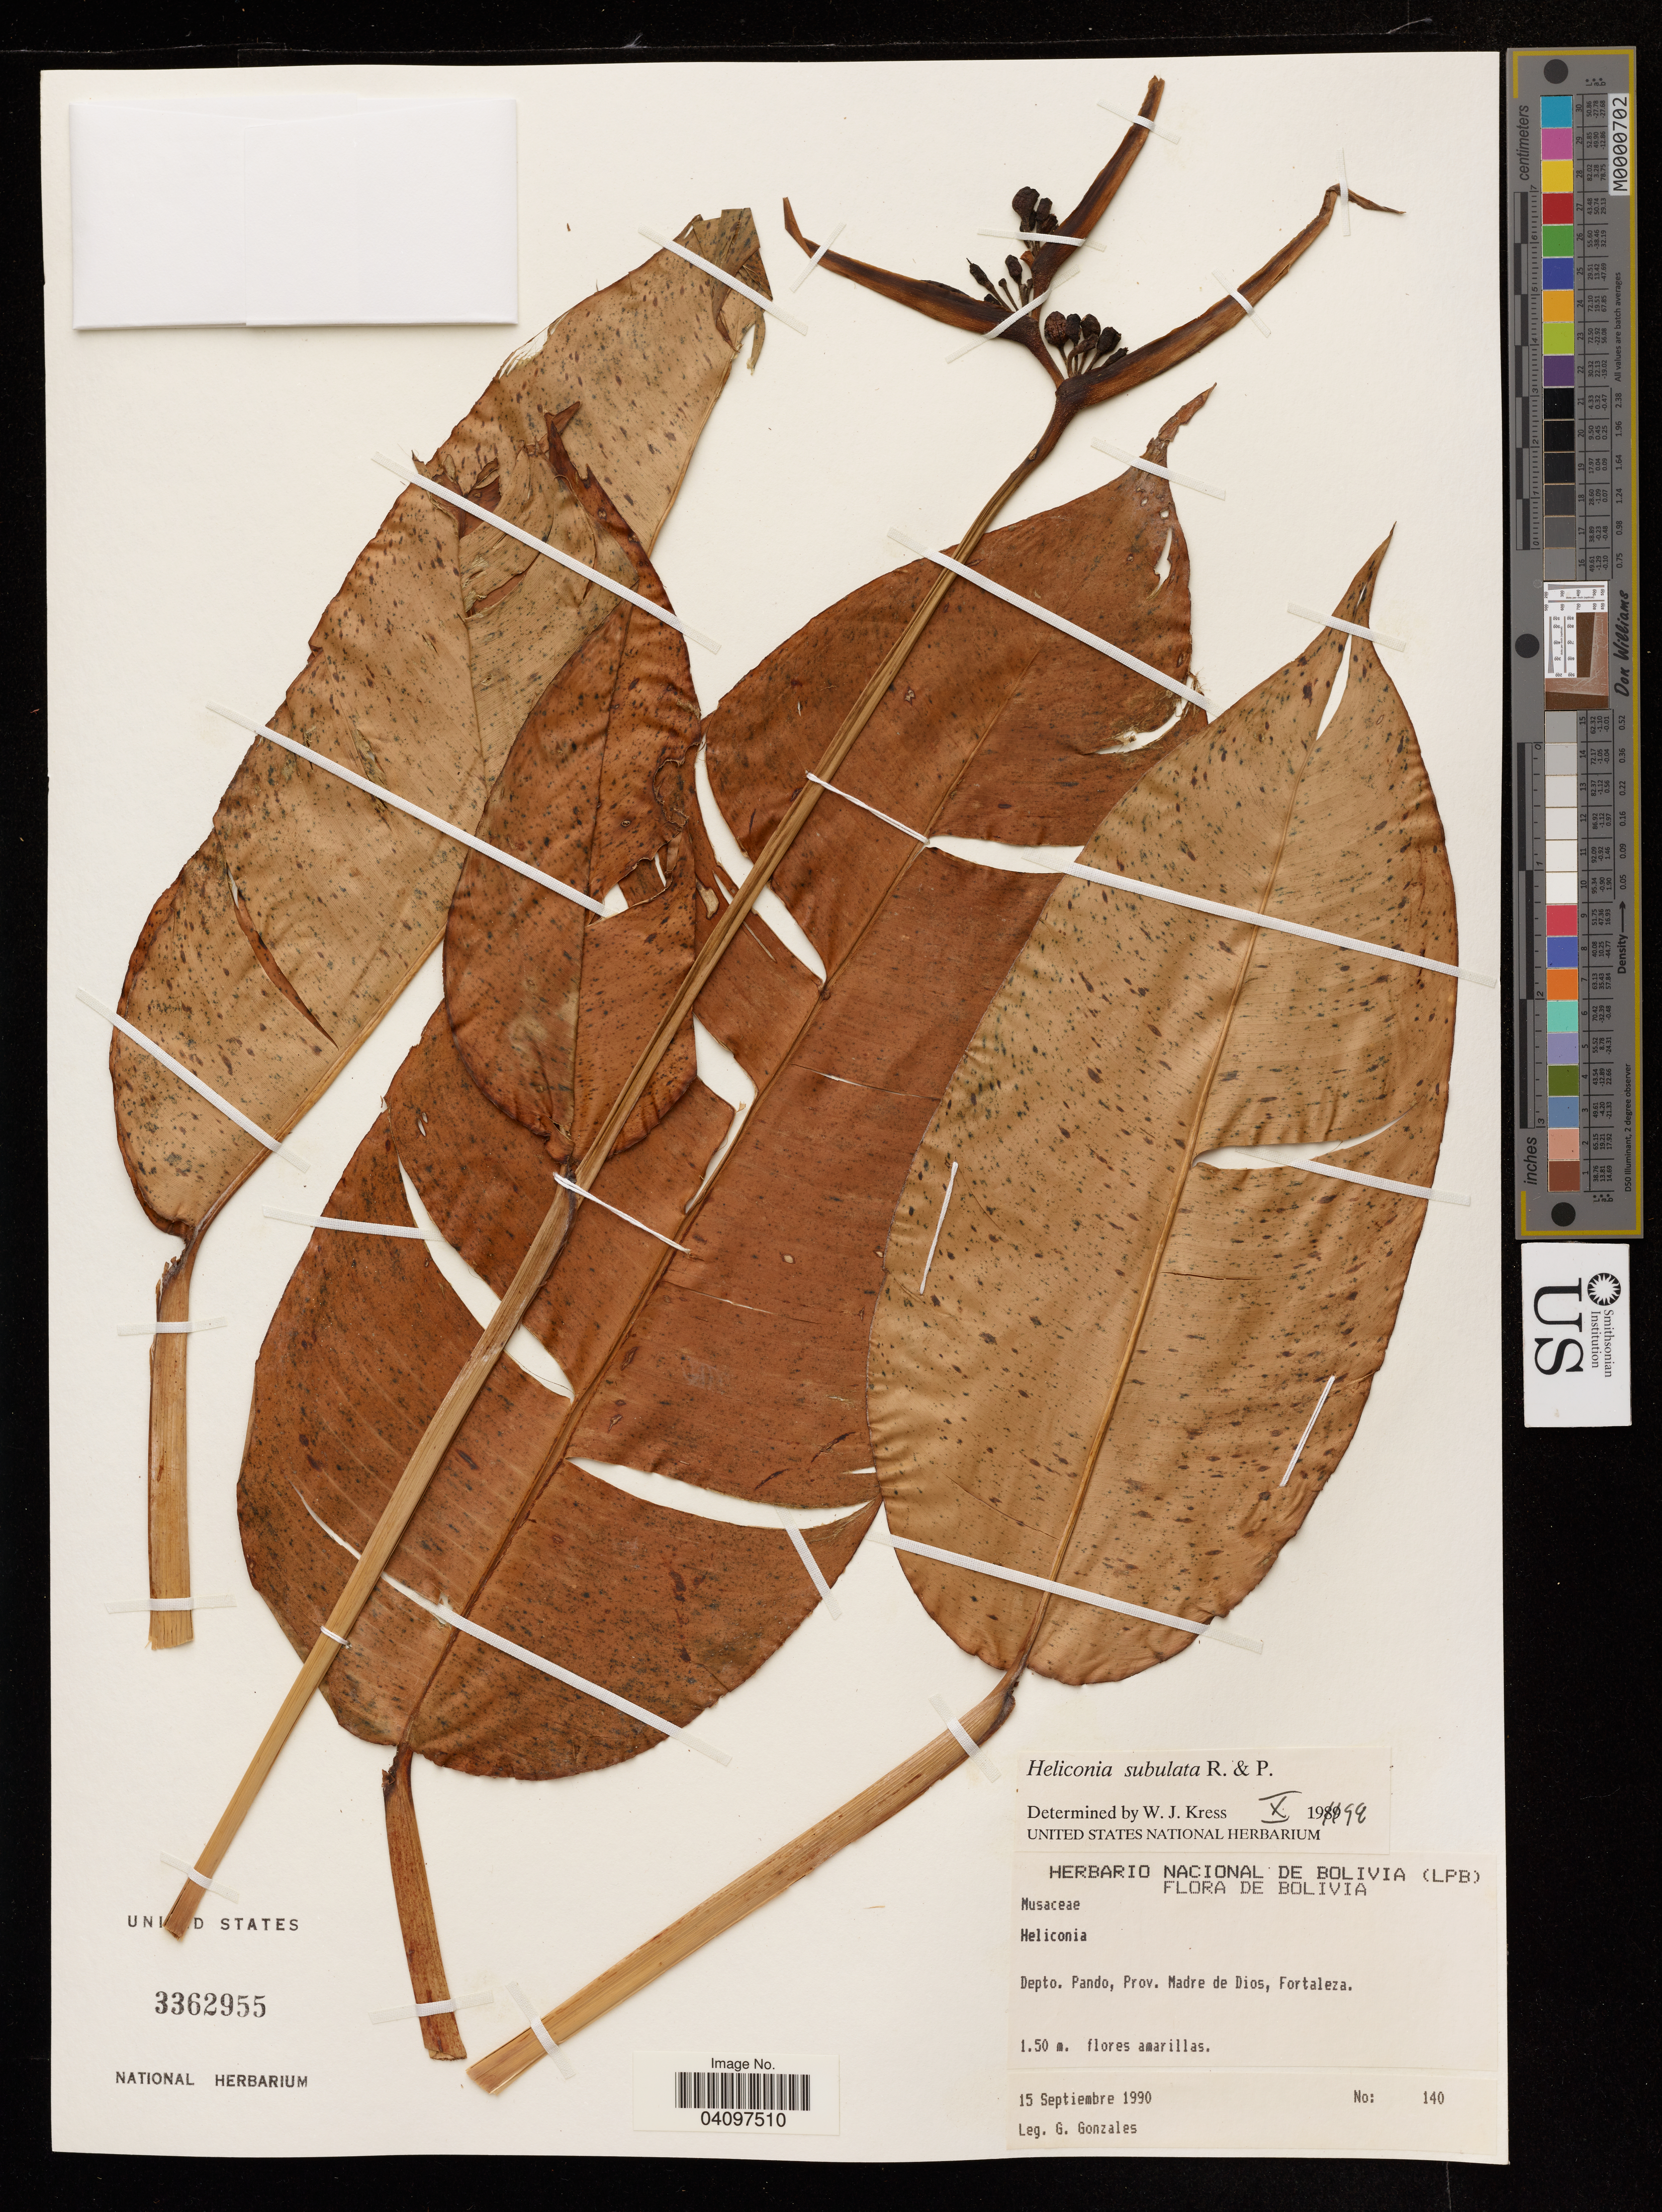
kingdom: Plantae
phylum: Tracheophyta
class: Liliopsida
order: Zingiberales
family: Heliconiaceae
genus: Heliconia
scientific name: Heliconia subulata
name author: Ruiz & Pav.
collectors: G. Gonzales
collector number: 140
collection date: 1990-09-15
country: Bolivia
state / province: Pando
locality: Prov. Madre de Dios, Fortaleza.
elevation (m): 1.5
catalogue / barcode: US 3362955